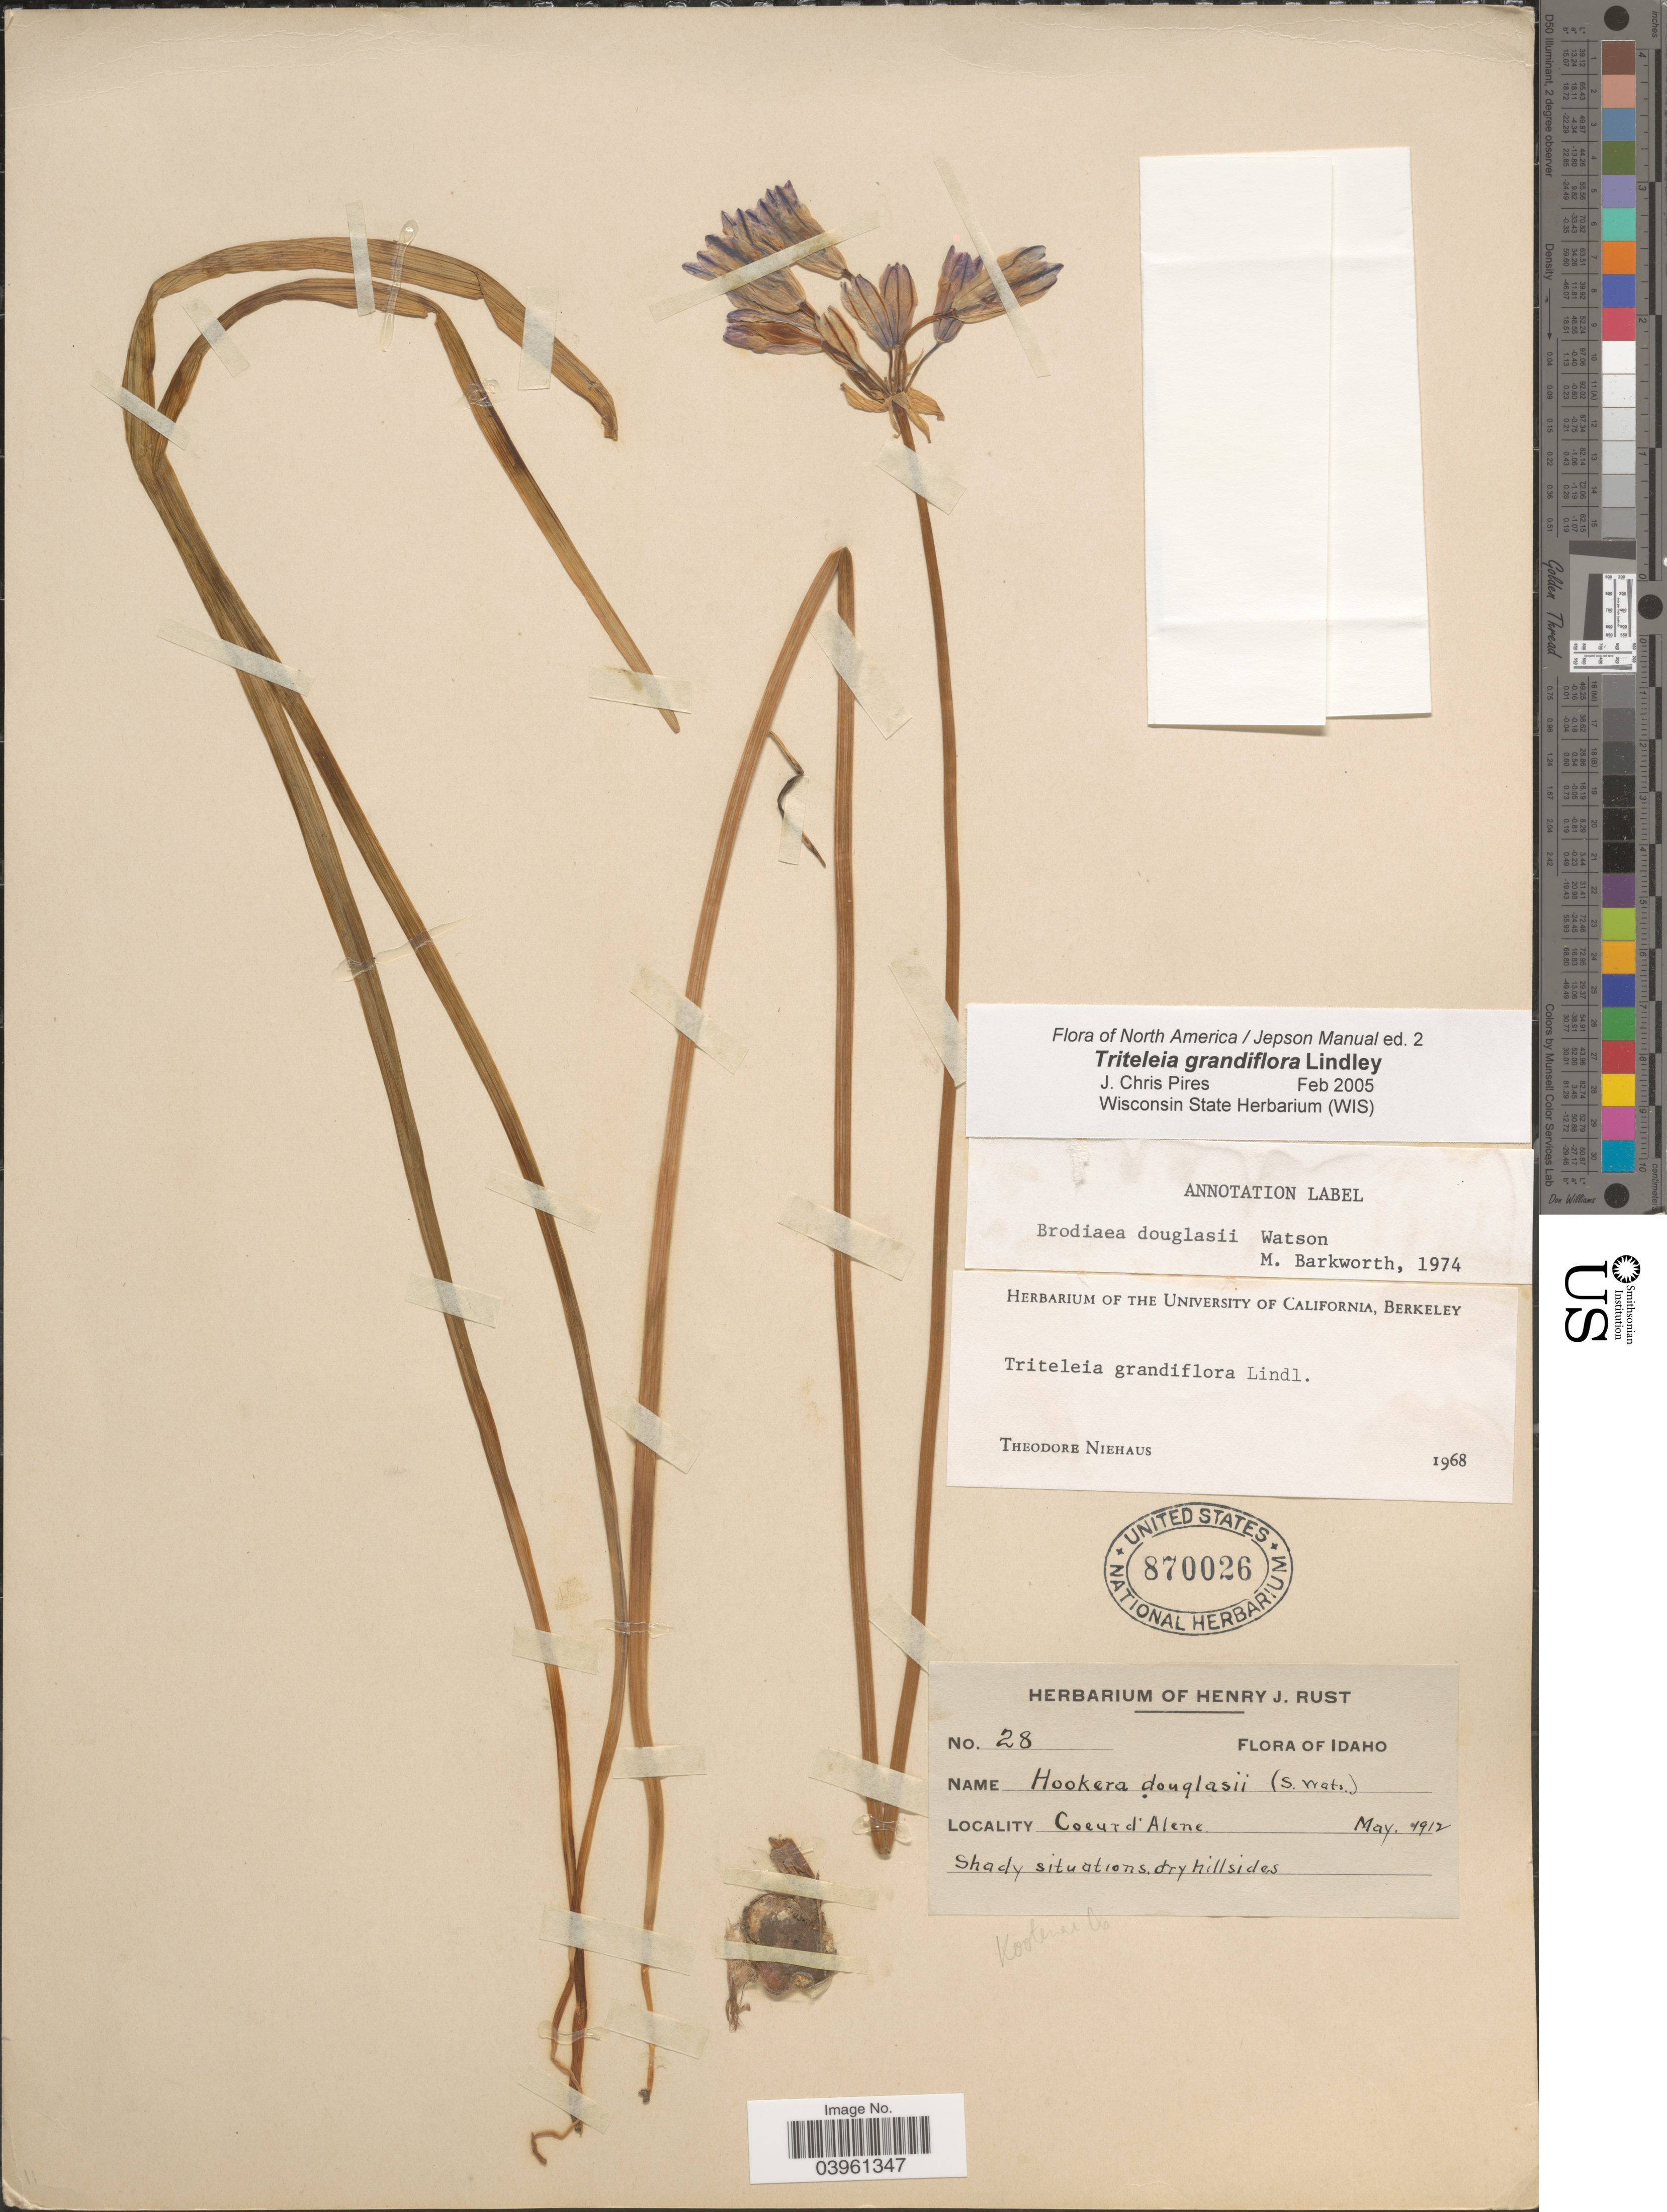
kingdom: Plantae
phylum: Tracheophyta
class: Liliopsida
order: Asparagales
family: Asparagaceae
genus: Triteleia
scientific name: Triteleia grandiflora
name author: Lindl.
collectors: ex herb. Henry J. Rust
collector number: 28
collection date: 1912-05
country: United States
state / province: Idaho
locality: Coeur d'Alene. Kootenai Co.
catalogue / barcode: US 870026